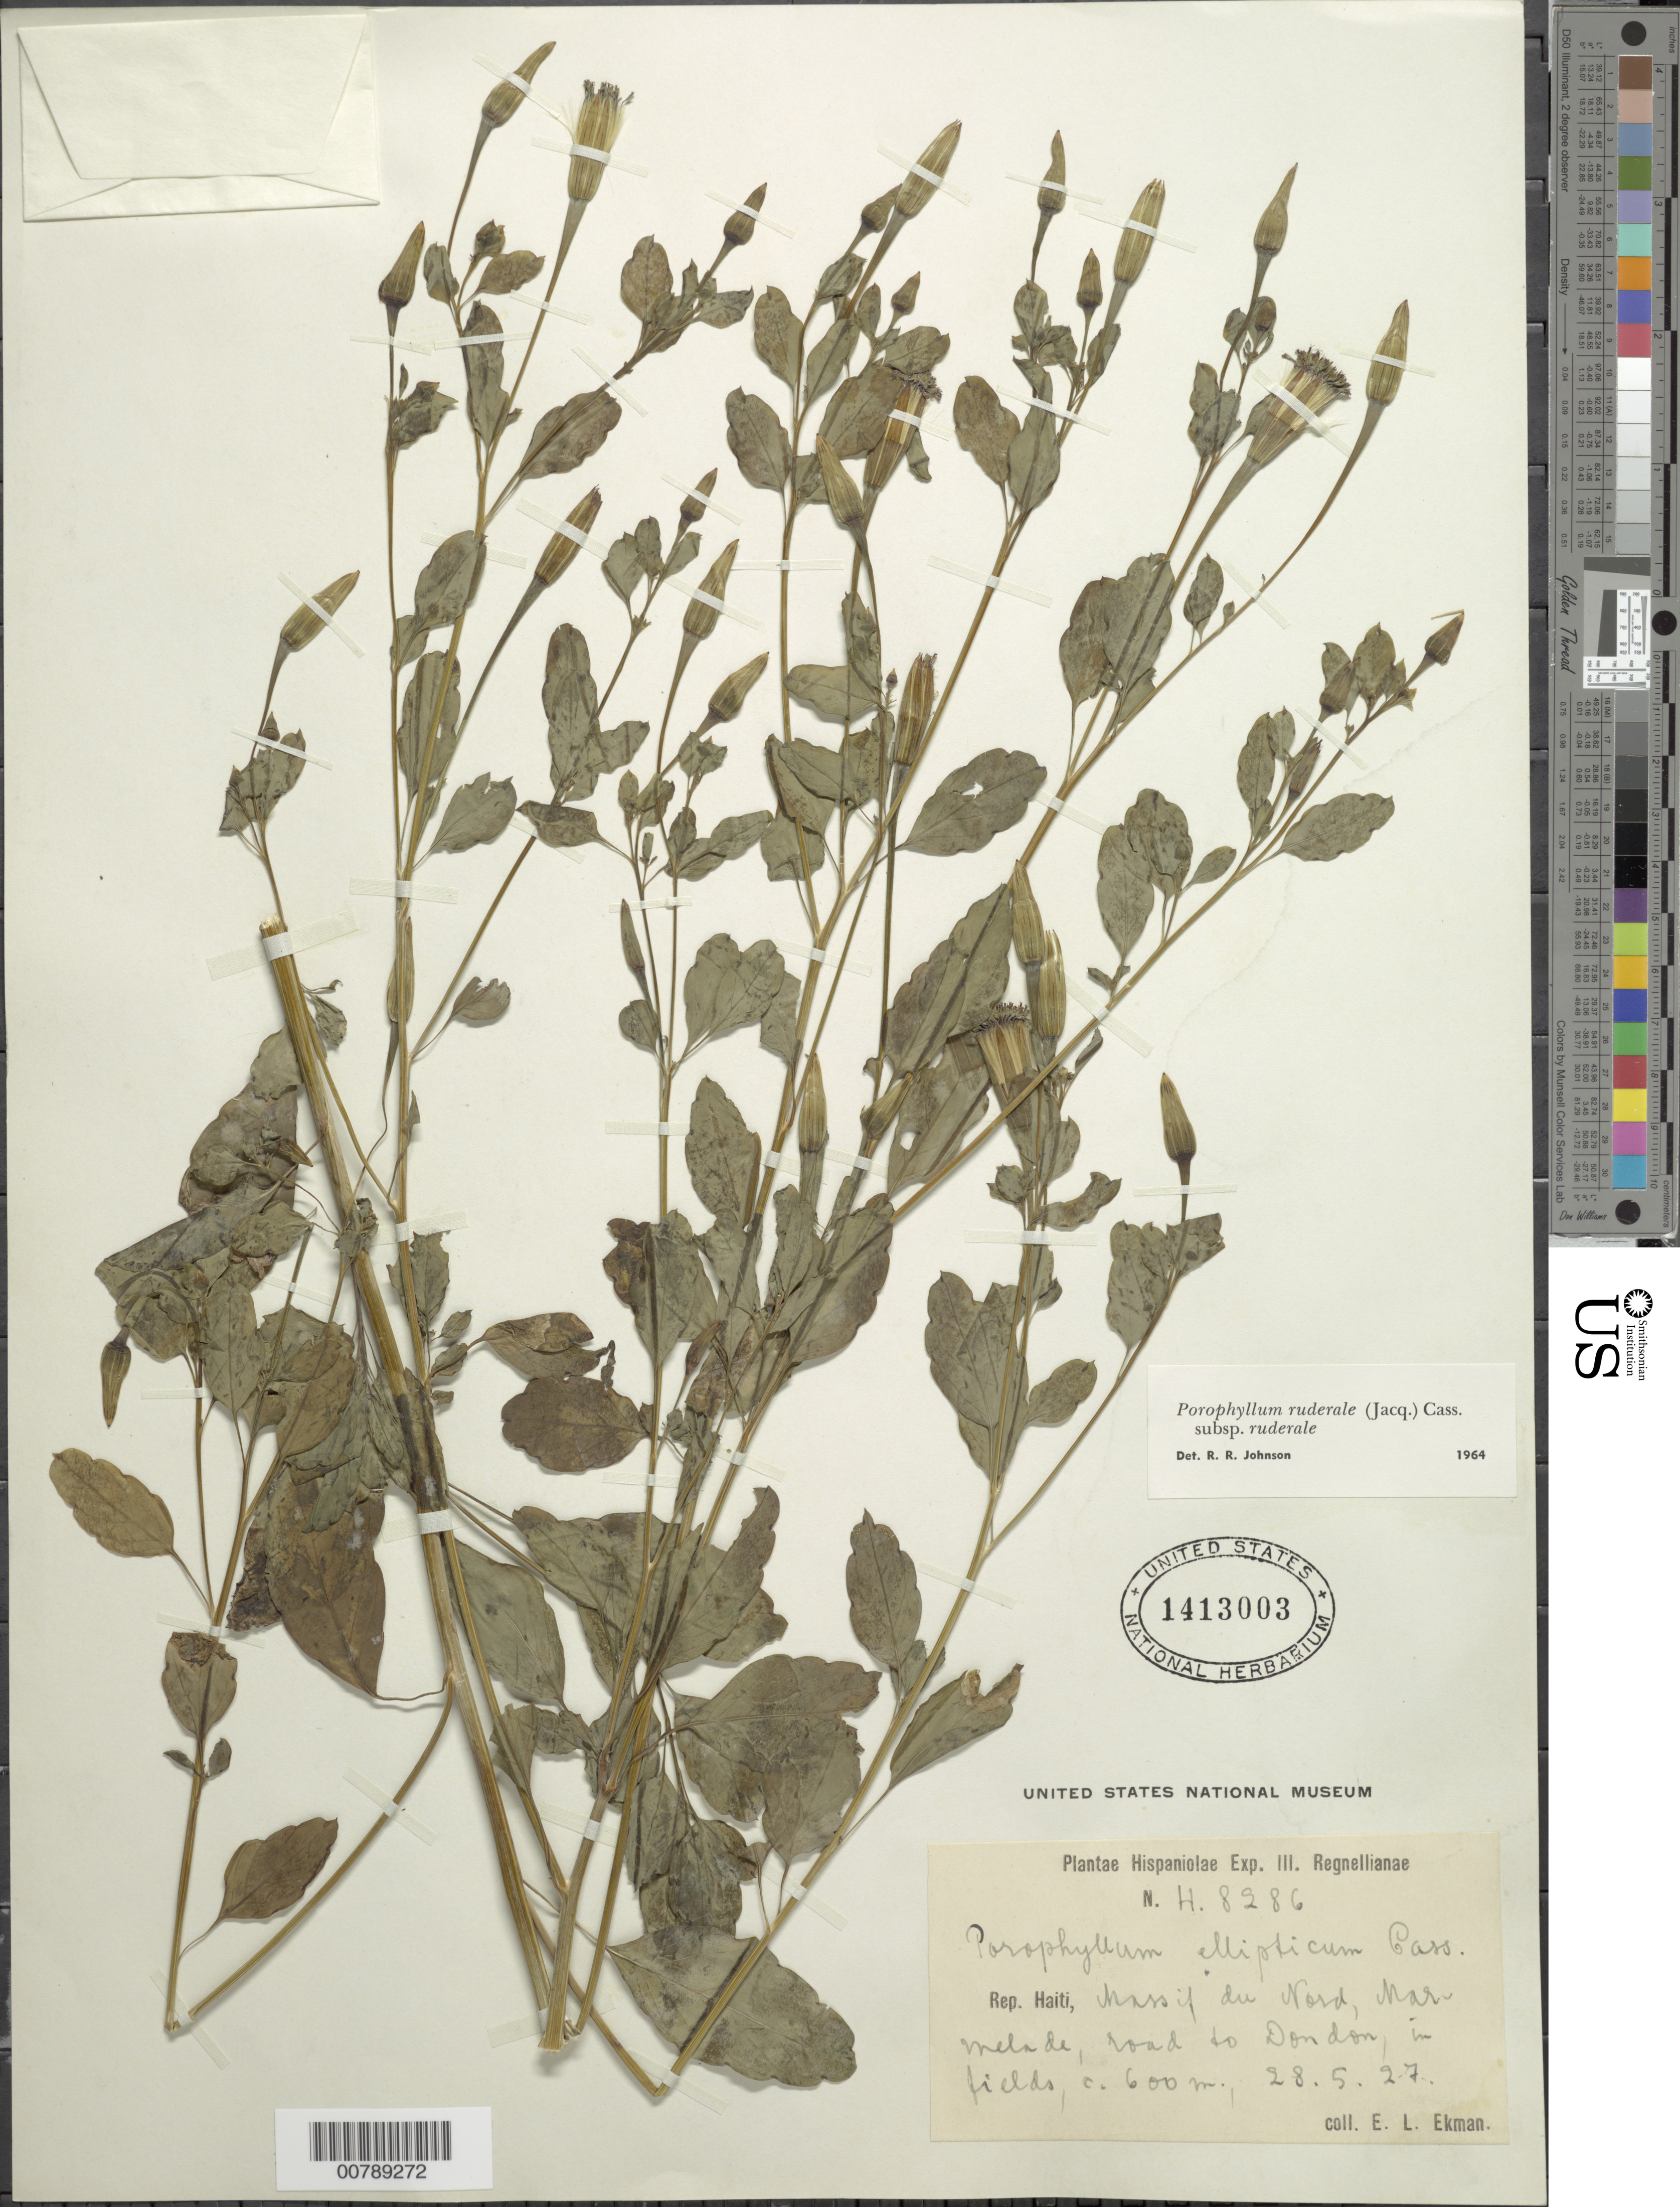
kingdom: Plantae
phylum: Tracheophyta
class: Magnoliopsida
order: Asterales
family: Asteraceae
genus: Porophyllum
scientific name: Porophyllum ruderale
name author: (Jacq.) Cass.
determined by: Johnson, R. R.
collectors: E. L. Ekman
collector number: H 8286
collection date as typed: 28 May 1927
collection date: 1927-05-28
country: Haiti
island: Hispaniola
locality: Massif du Nord, Marmelade, road to Dondon, in fields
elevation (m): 600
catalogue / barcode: US 1413003